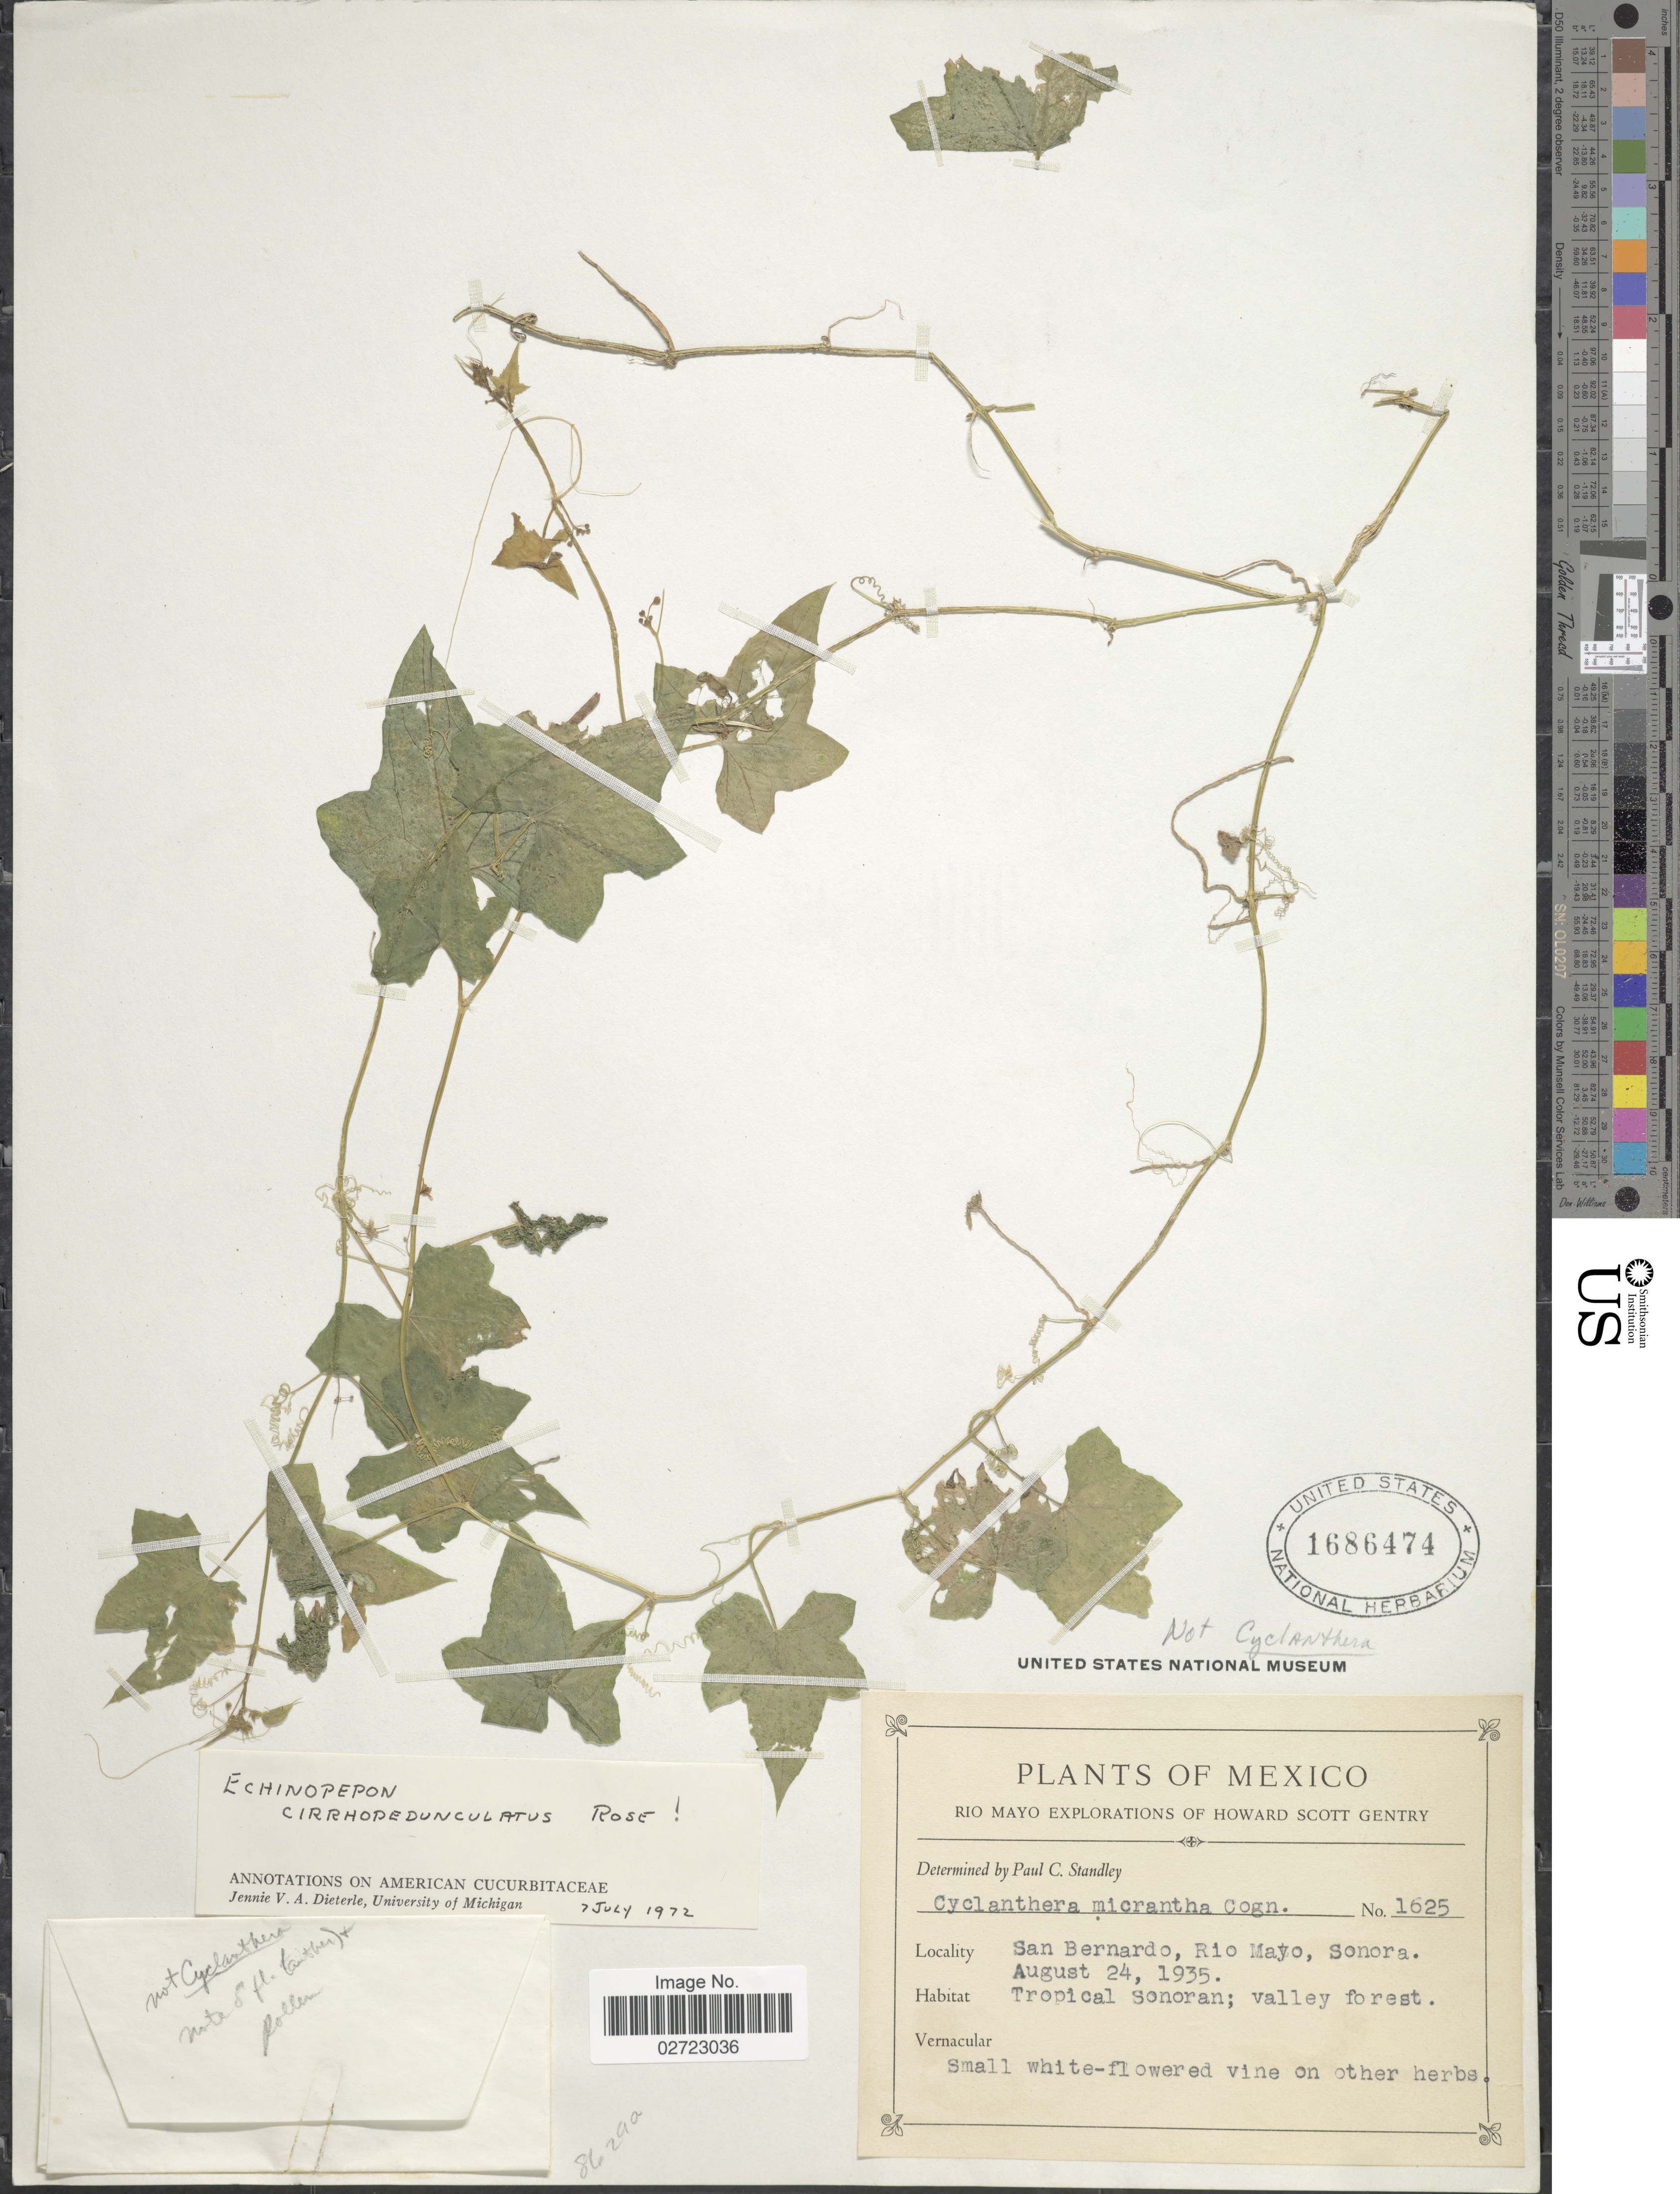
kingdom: Plantae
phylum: Tracheophyta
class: Magnoliopsida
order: Cucurbitales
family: Cucurbitaceae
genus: Echinopepon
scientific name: Echinopepon cirrhopedunculatus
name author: Rose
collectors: H. S. Gentry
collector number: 1625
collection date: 1935-08-24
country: Mexico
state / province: Sonora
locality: Rio Mayo, San Bernardo, Rio Mayo, Tropical Sonoran; valley forest.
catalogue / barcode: US 1686474